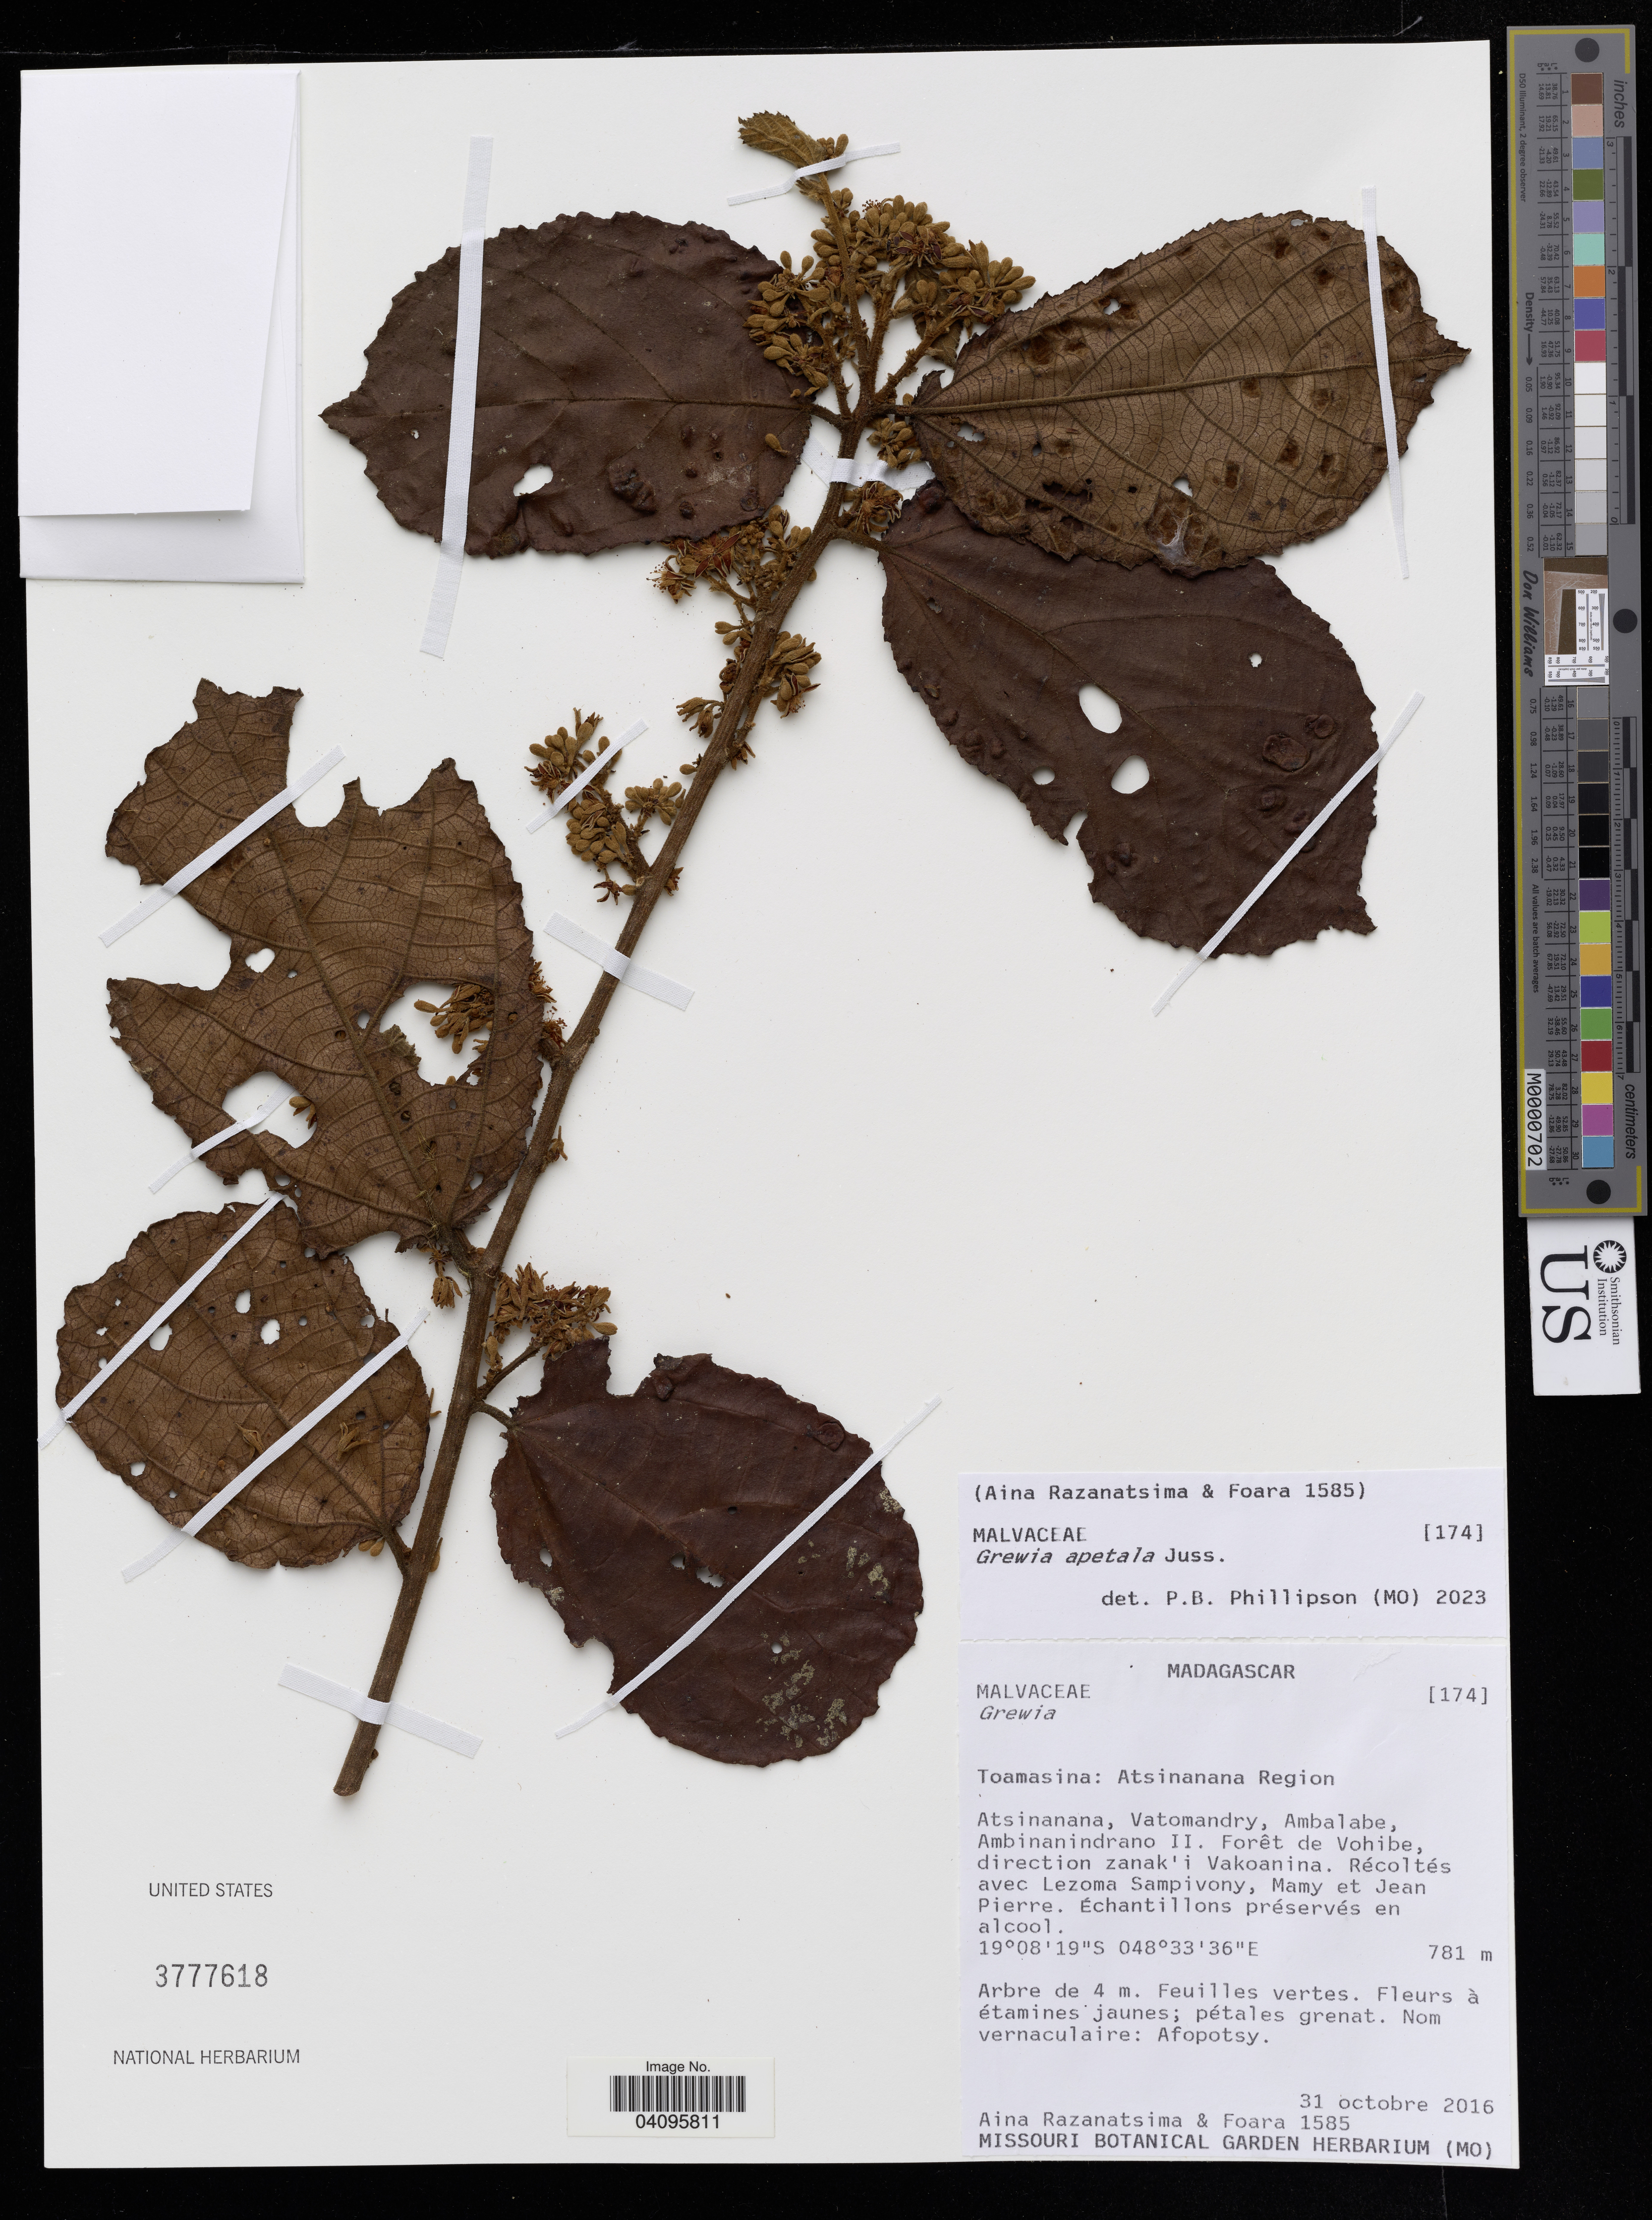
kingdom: Plantae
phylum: Tracheophyta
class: Magnoliopsida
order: Malvales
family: Malvaceae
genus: Grewia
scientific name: Grewia apetala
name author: Juss.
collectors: A. Razanatsima & -. Foara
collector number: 1585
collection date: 2016-10-31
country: Madagascar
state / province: Toamasina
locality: Atsinanana Region. Atsinanana, Vatomandry, Ambalabe, Ambinanindrano II. Forêt de Vohibe, direction zanak'i Vakoanina.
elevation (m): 781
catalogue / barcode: US 3777618